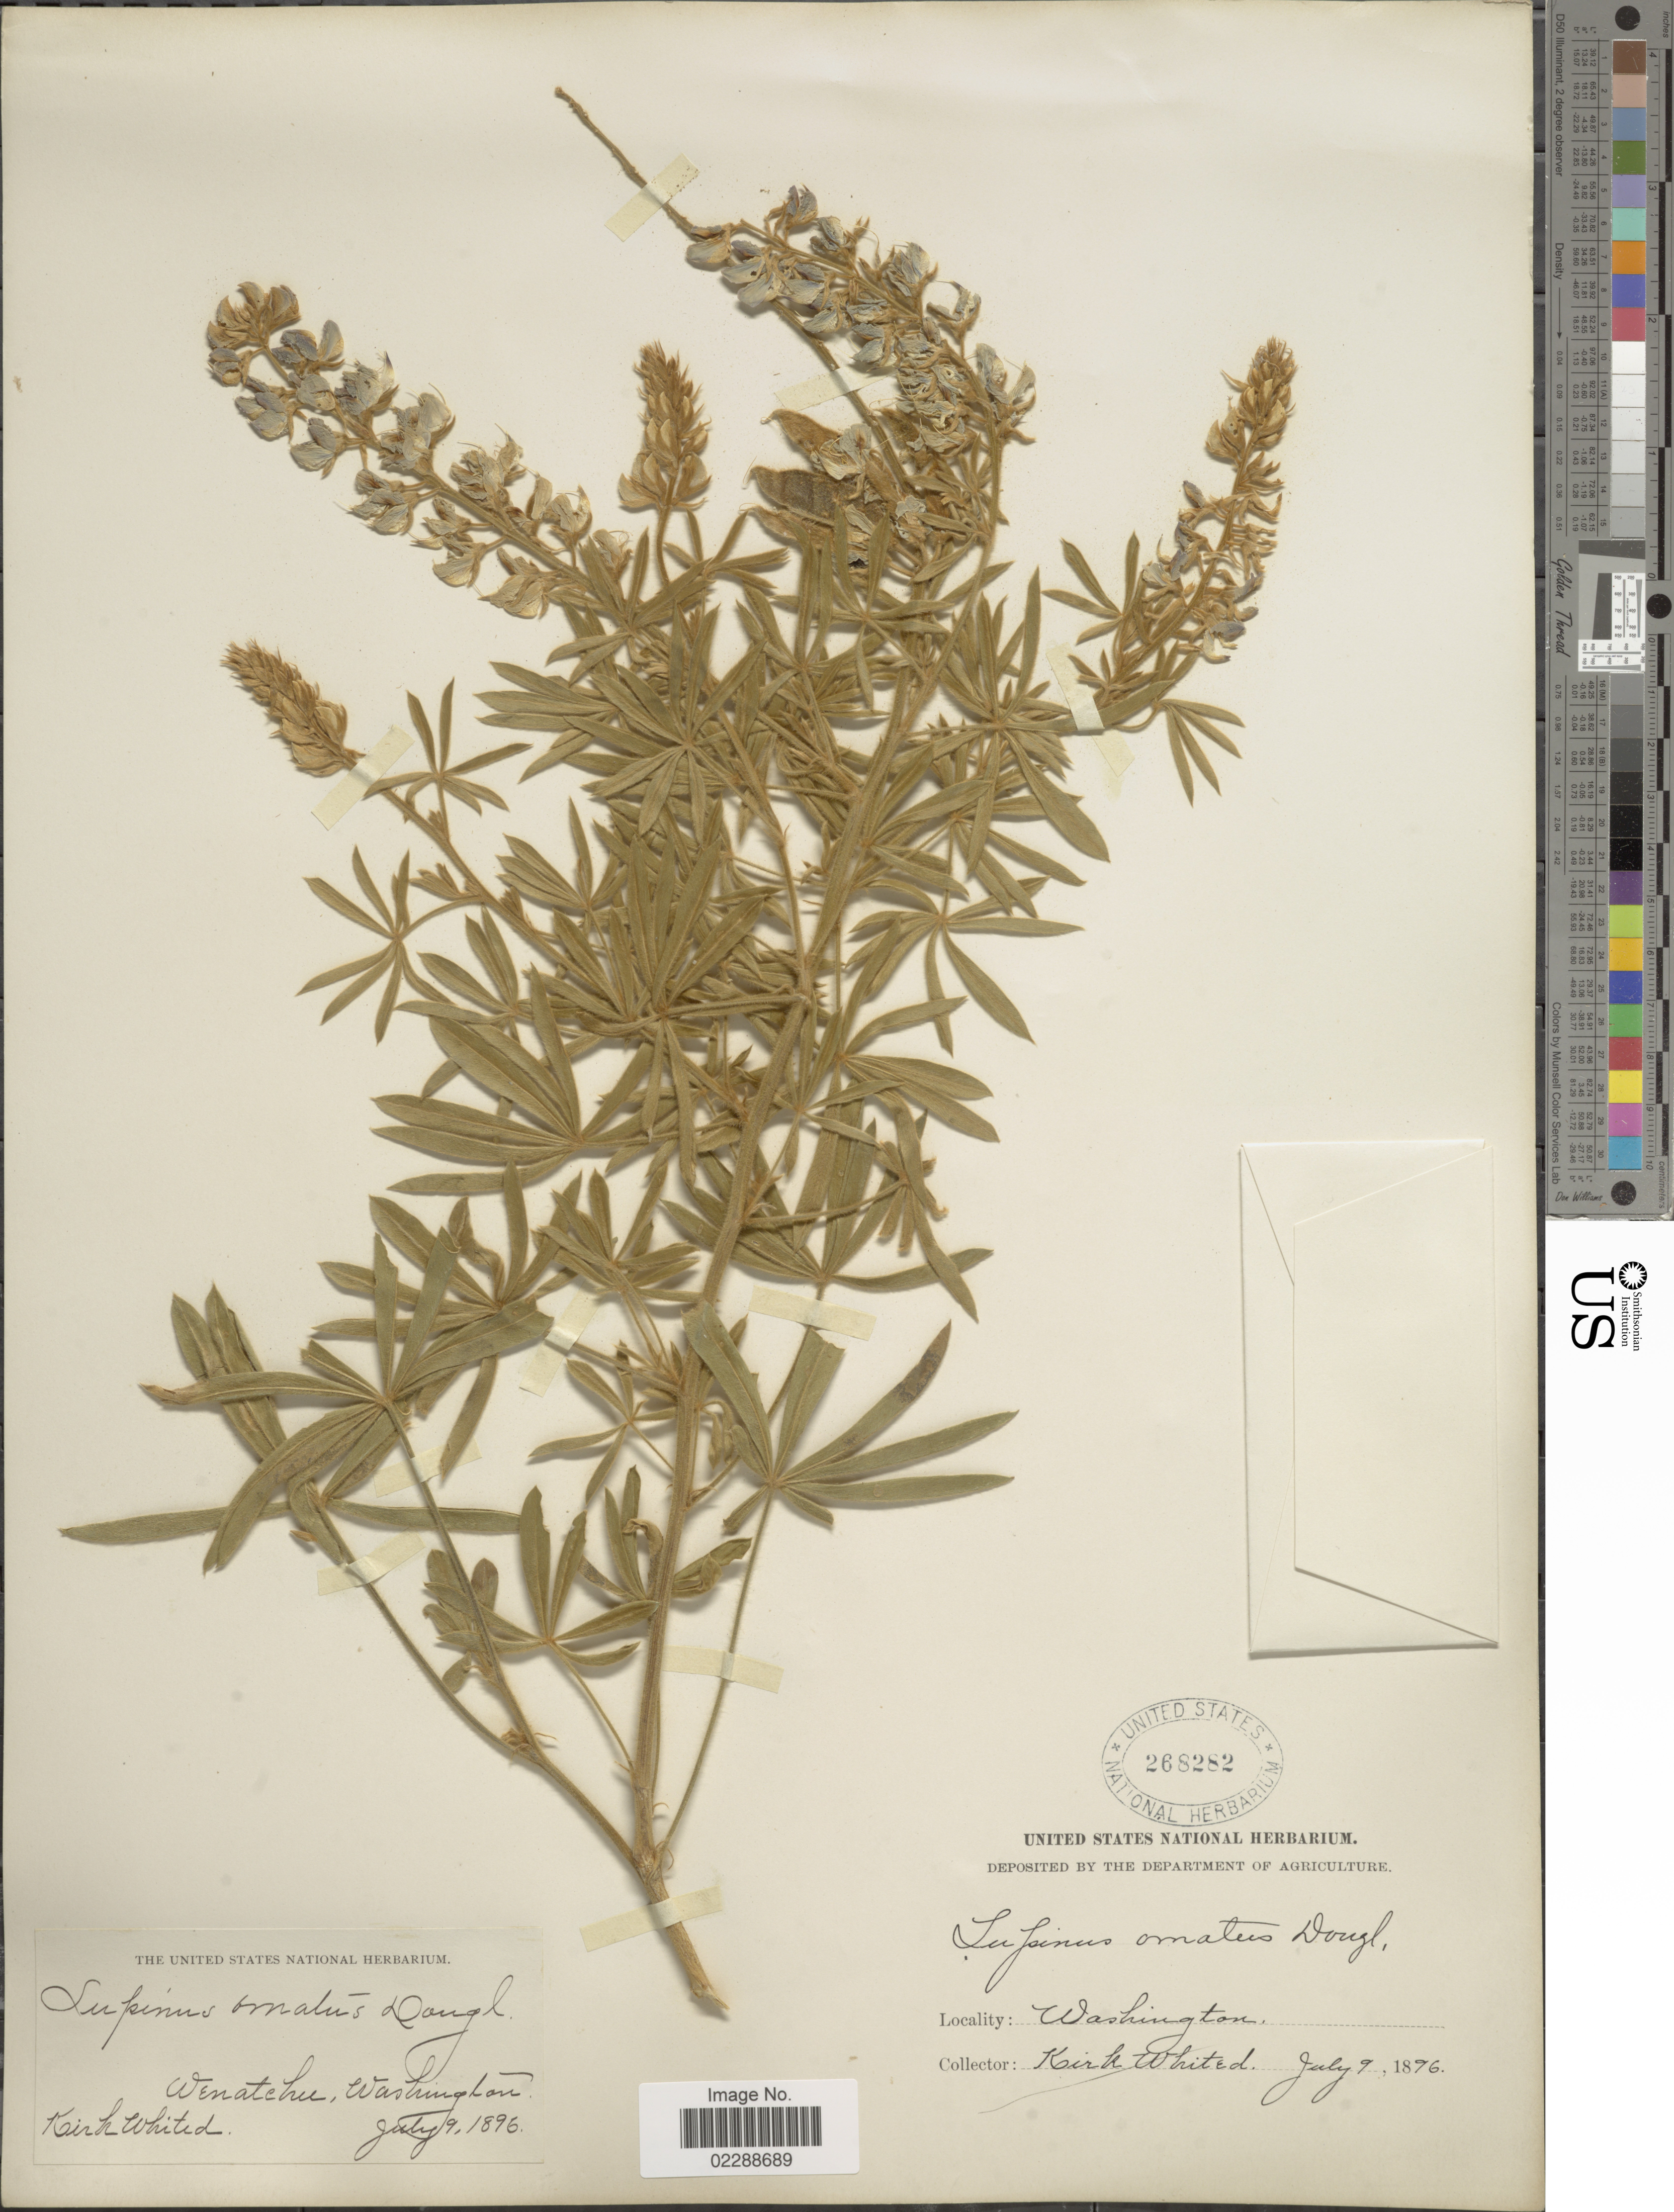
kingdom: Plantae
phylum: Tracheophyta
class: Magnoliopsida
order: Fabales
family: Fabaceae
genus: Lupinus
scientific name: Lupinus sp.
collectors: K. Whited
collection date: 1896-07-09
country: United States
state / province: Washington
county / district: Chelan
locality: Wenatchee, Washington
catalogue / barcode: US 268282